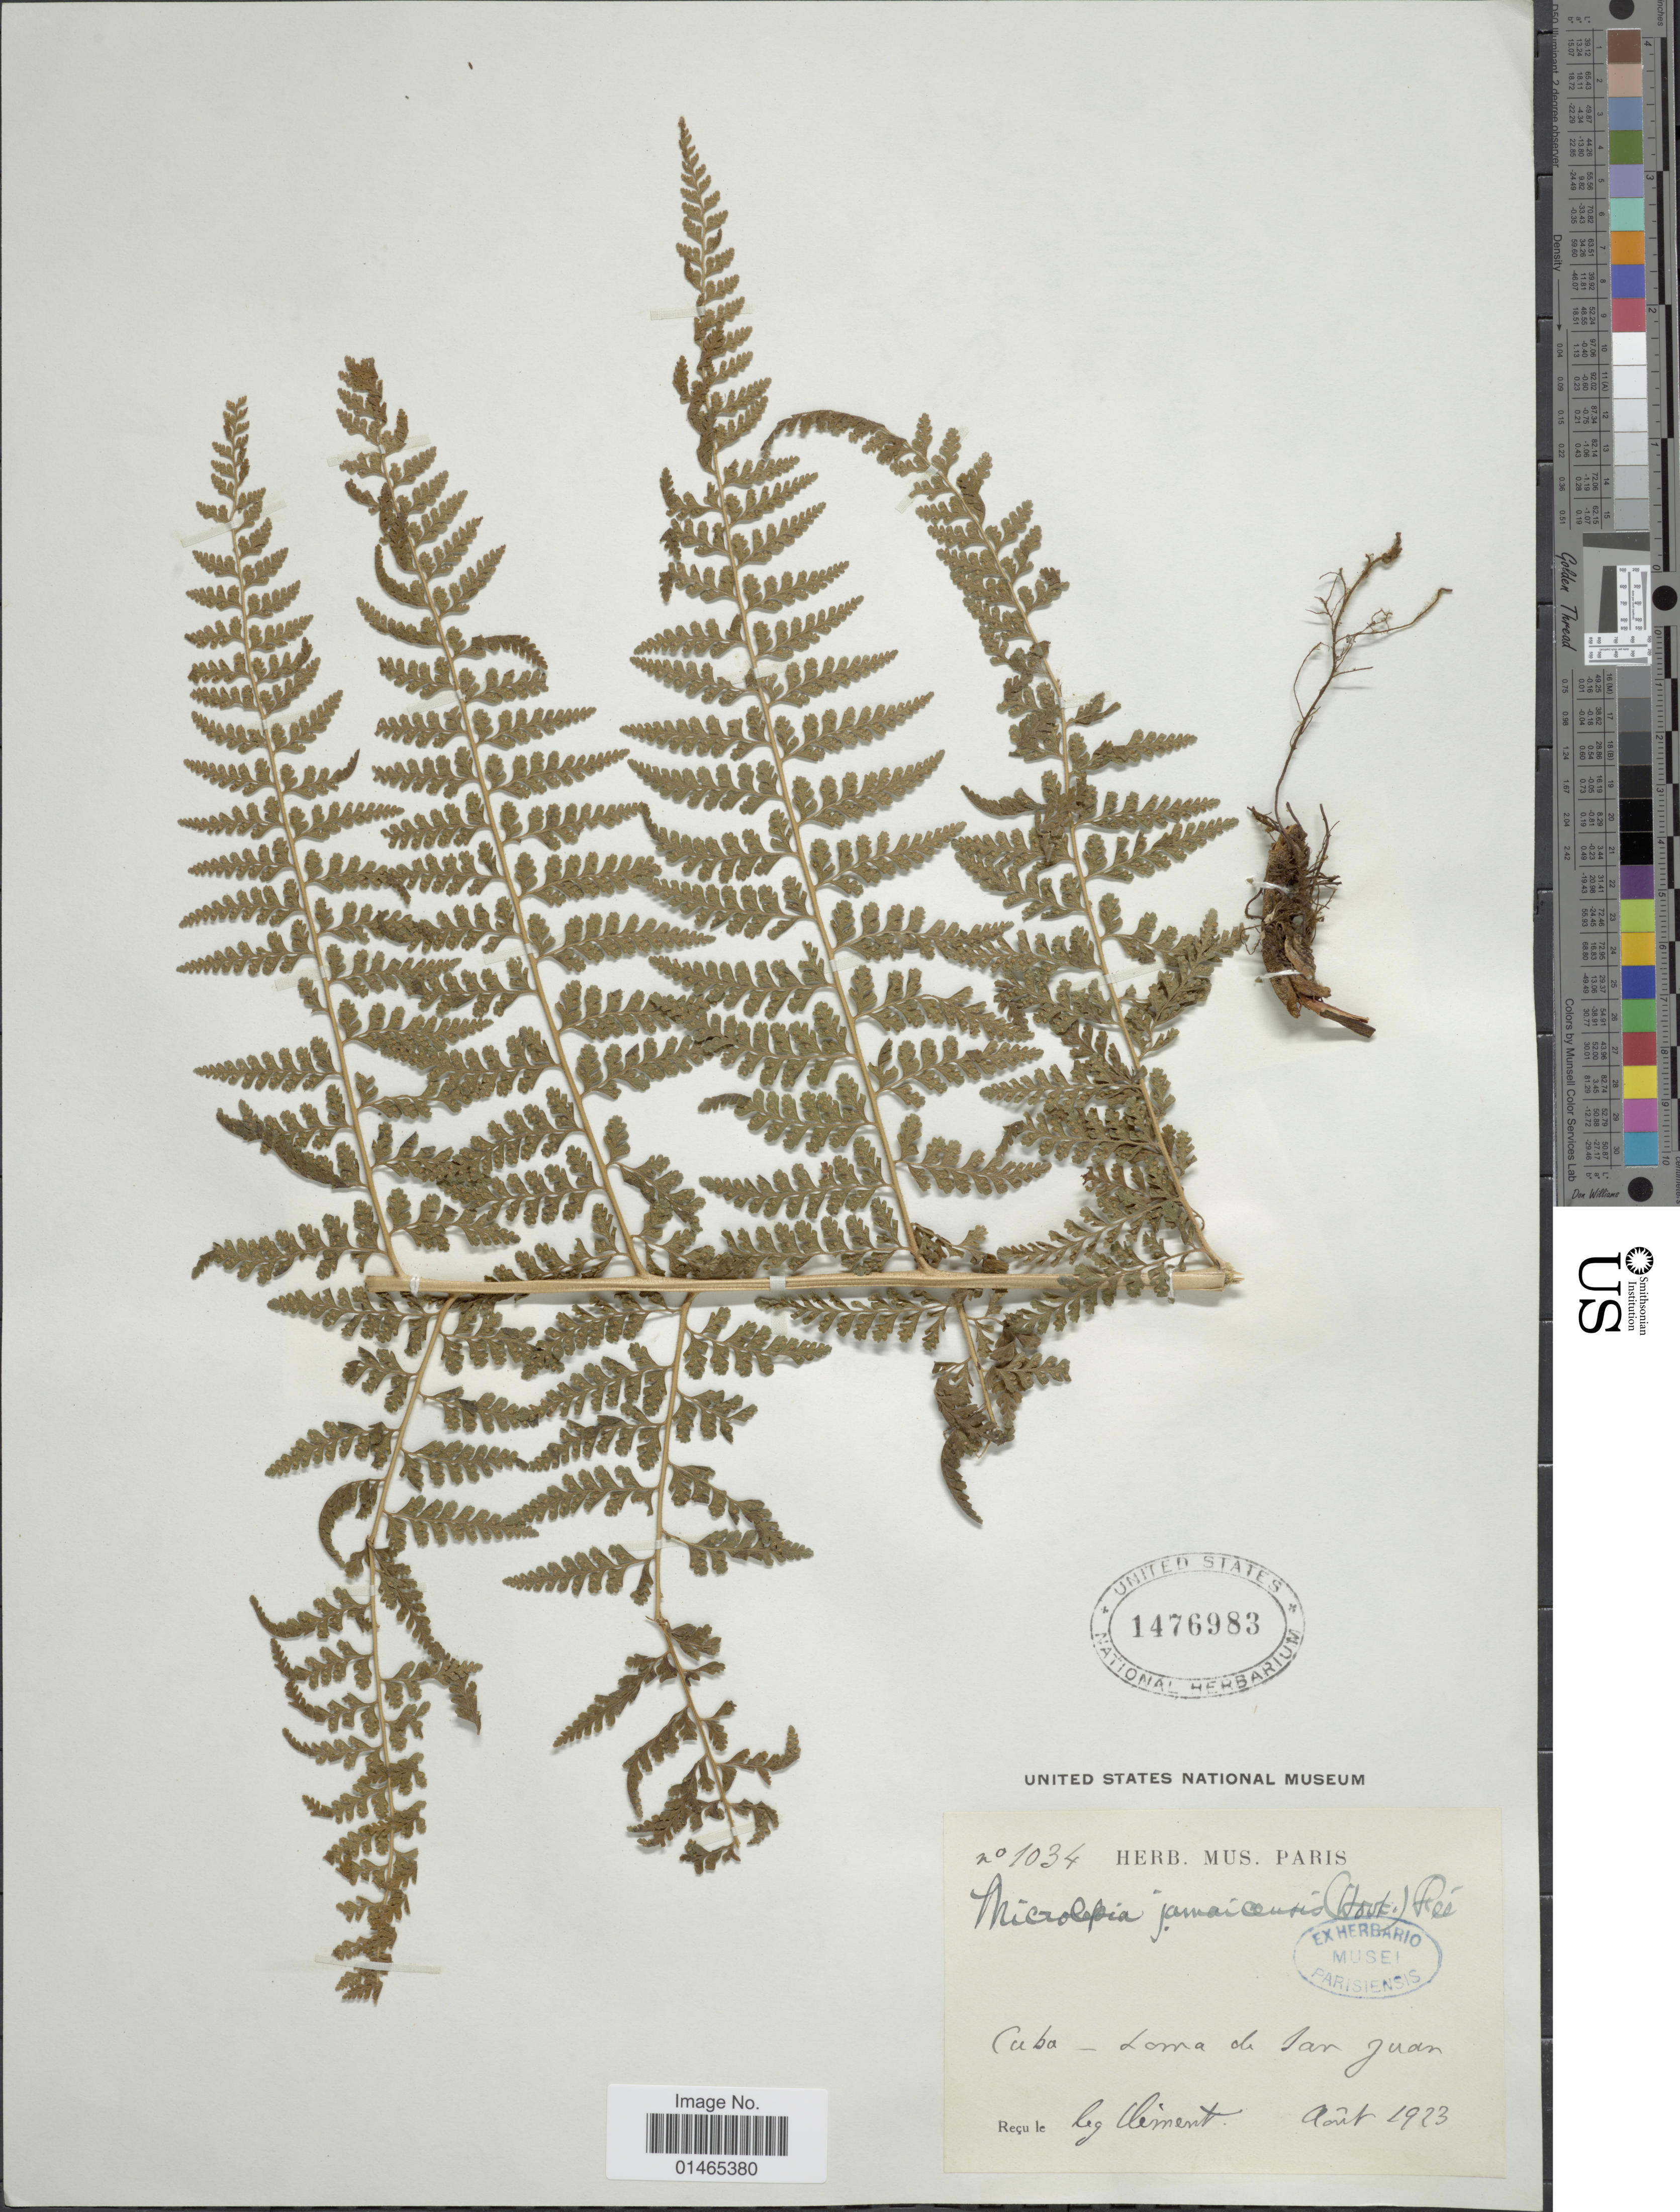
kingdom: Plantae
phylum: Tracheophyta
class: Polypodiopsida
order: Polypodiales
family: Dennstaedtiaceae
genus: Microlepia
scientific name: Microlepia jamaicensis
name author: (Hook.) Fée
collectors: -. Clement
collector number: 1034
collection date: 1923-08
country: Cuba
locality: Loma de San Juan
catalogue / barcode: US 1476983